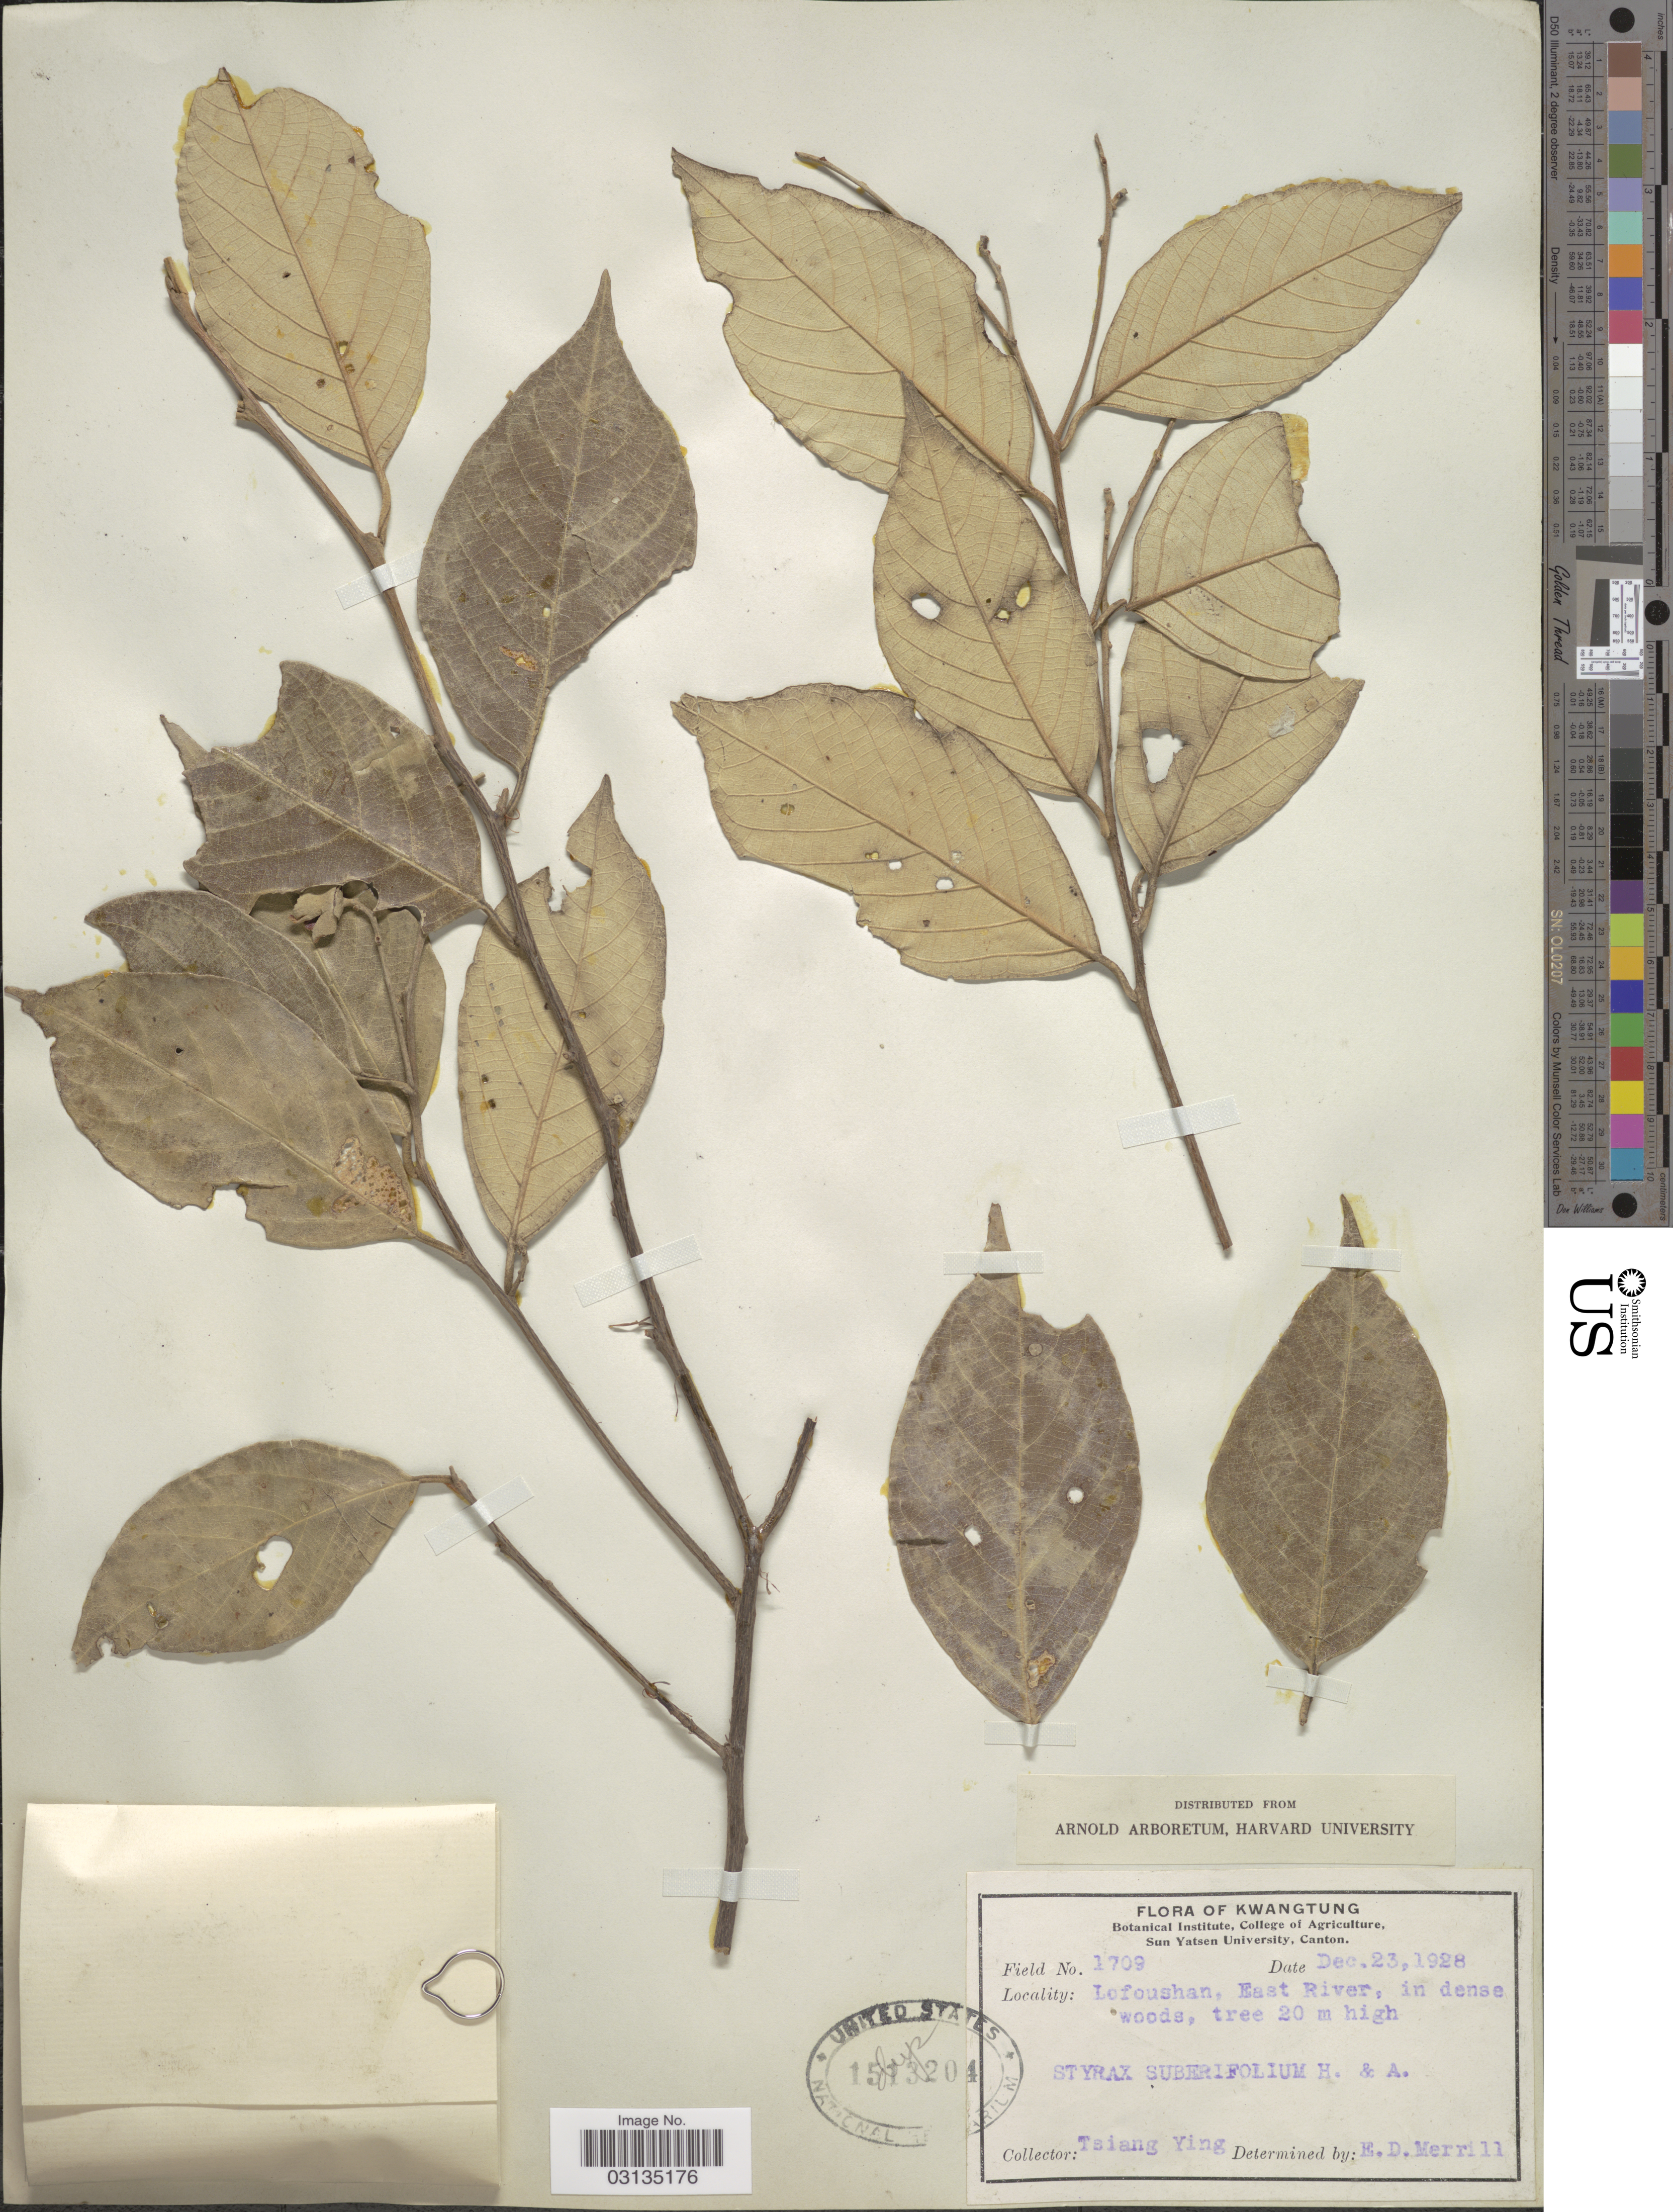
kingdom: Plantae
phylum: Tracheophyta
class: Magnoliopsida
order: Ericales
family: Styracaceae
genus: Styrax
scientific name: Styrax suberifolius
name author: Hook. & Arn.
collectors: Y. Tsiang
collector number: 1709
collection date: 1928-12-23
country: China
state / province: Guangdong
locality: Kwangtung, Lofoushan, East River, in dense woods.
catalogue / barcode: US 1513204